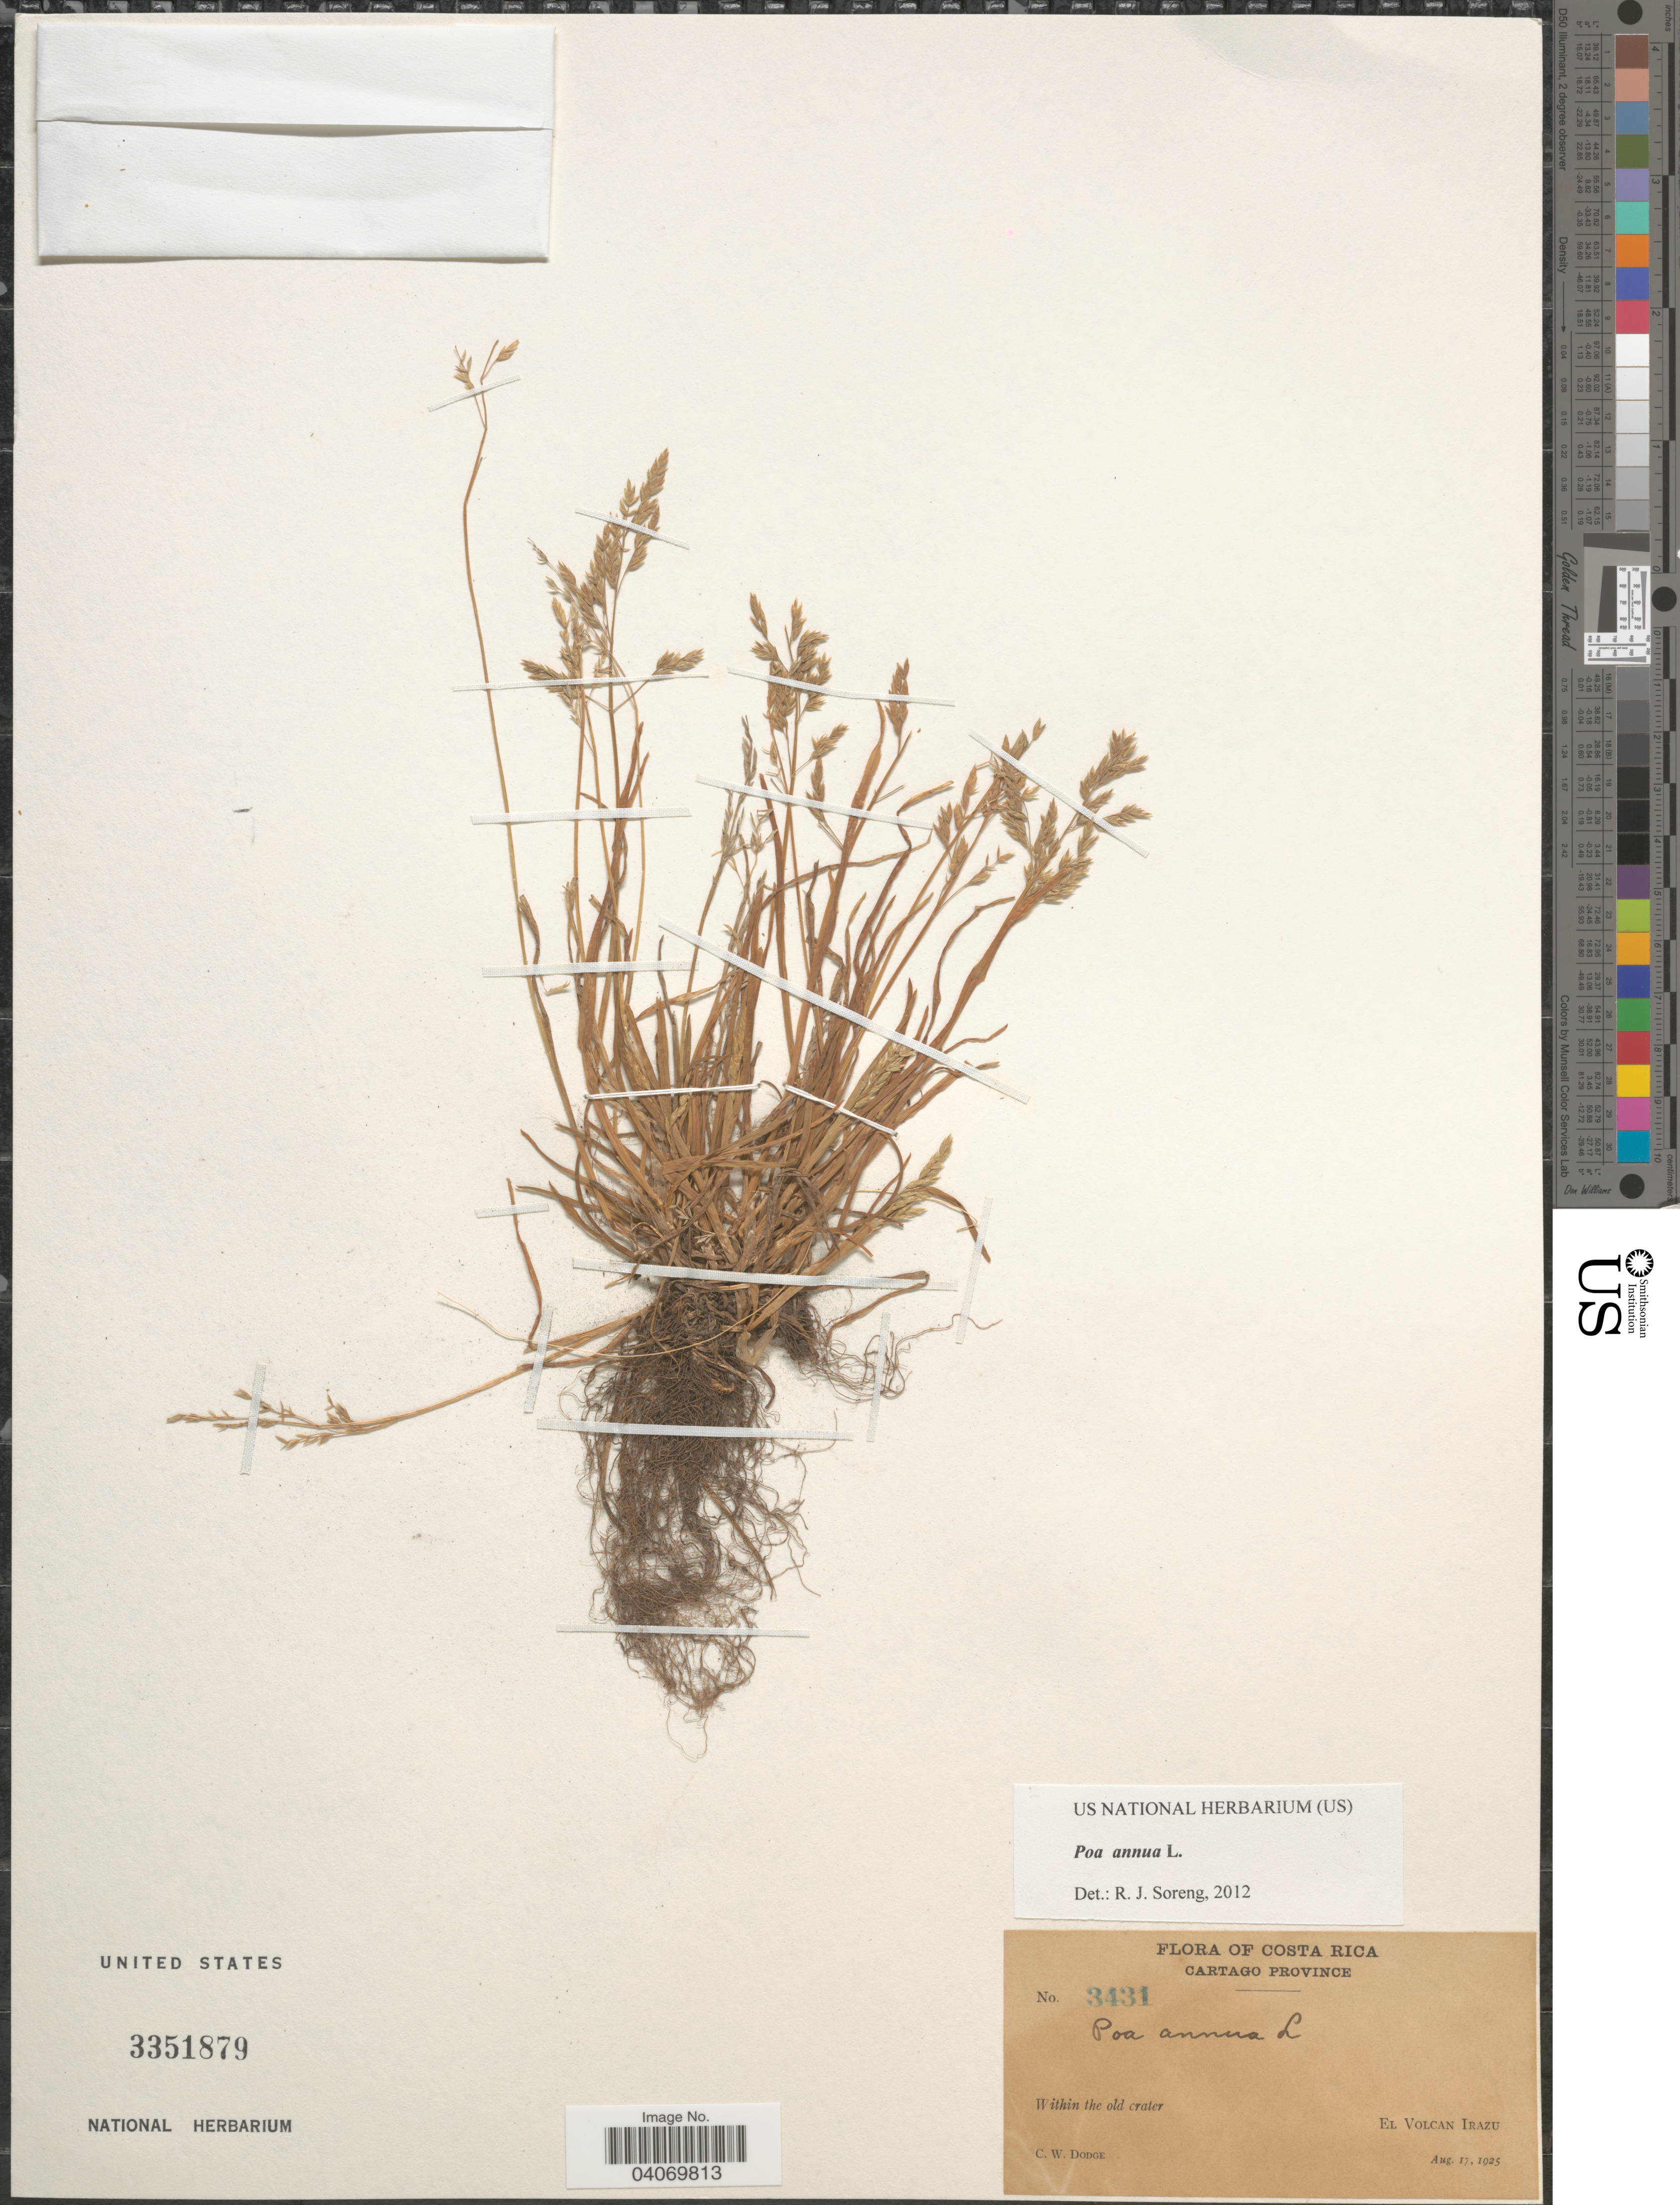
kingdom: Plantae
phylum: Tracheophyta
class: Liliopsida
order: Poales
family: Poaceae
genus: Poa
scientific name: Poa annua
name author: L.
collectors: C. Dodge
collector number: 3431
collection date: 1925-08-17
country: Costa Rica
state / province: Cartago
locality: Within the old crater. El Volcan Irazu.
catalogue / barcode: US 3351879